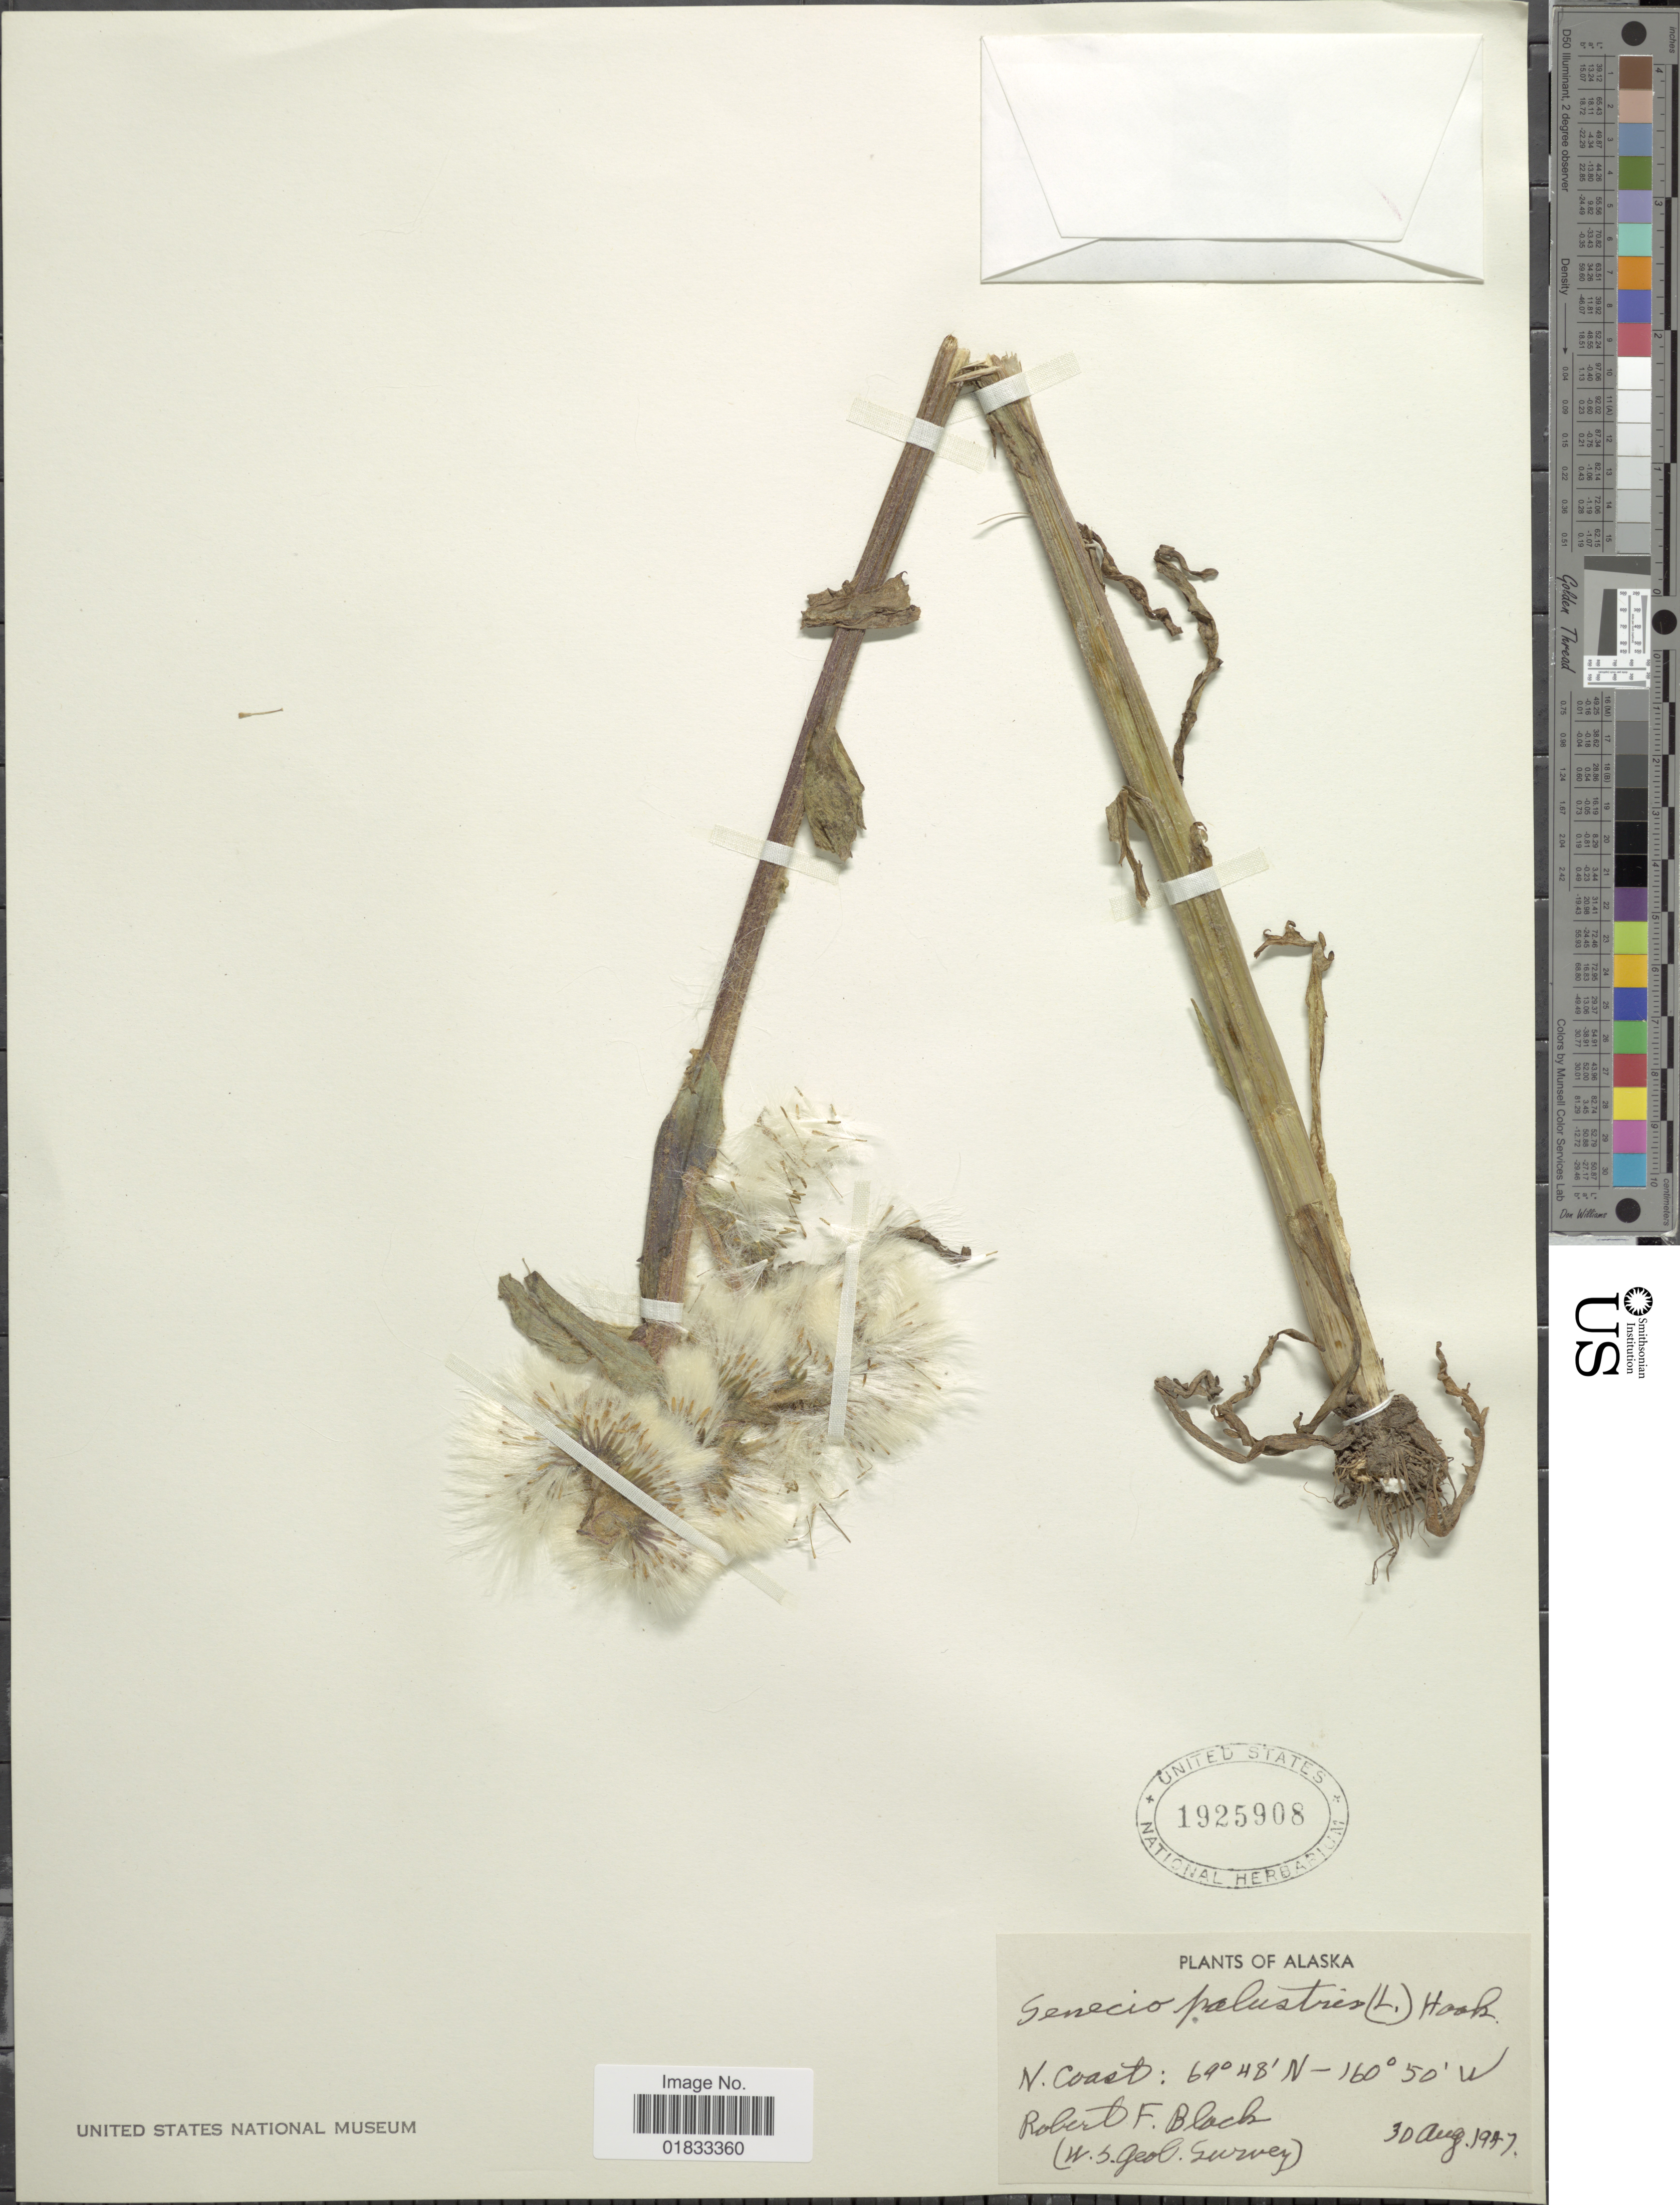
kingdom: Plantae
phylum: Tracheophyta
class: Magnoliopsida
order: Asterales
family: Asteraceae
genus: Tephroseris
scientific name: Tephroseris palustris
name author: (L.) Rchb.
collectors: R. F. Black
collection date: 1947-08-30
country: United States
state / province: Alaska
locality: N. Coast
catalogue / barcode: US 1925908